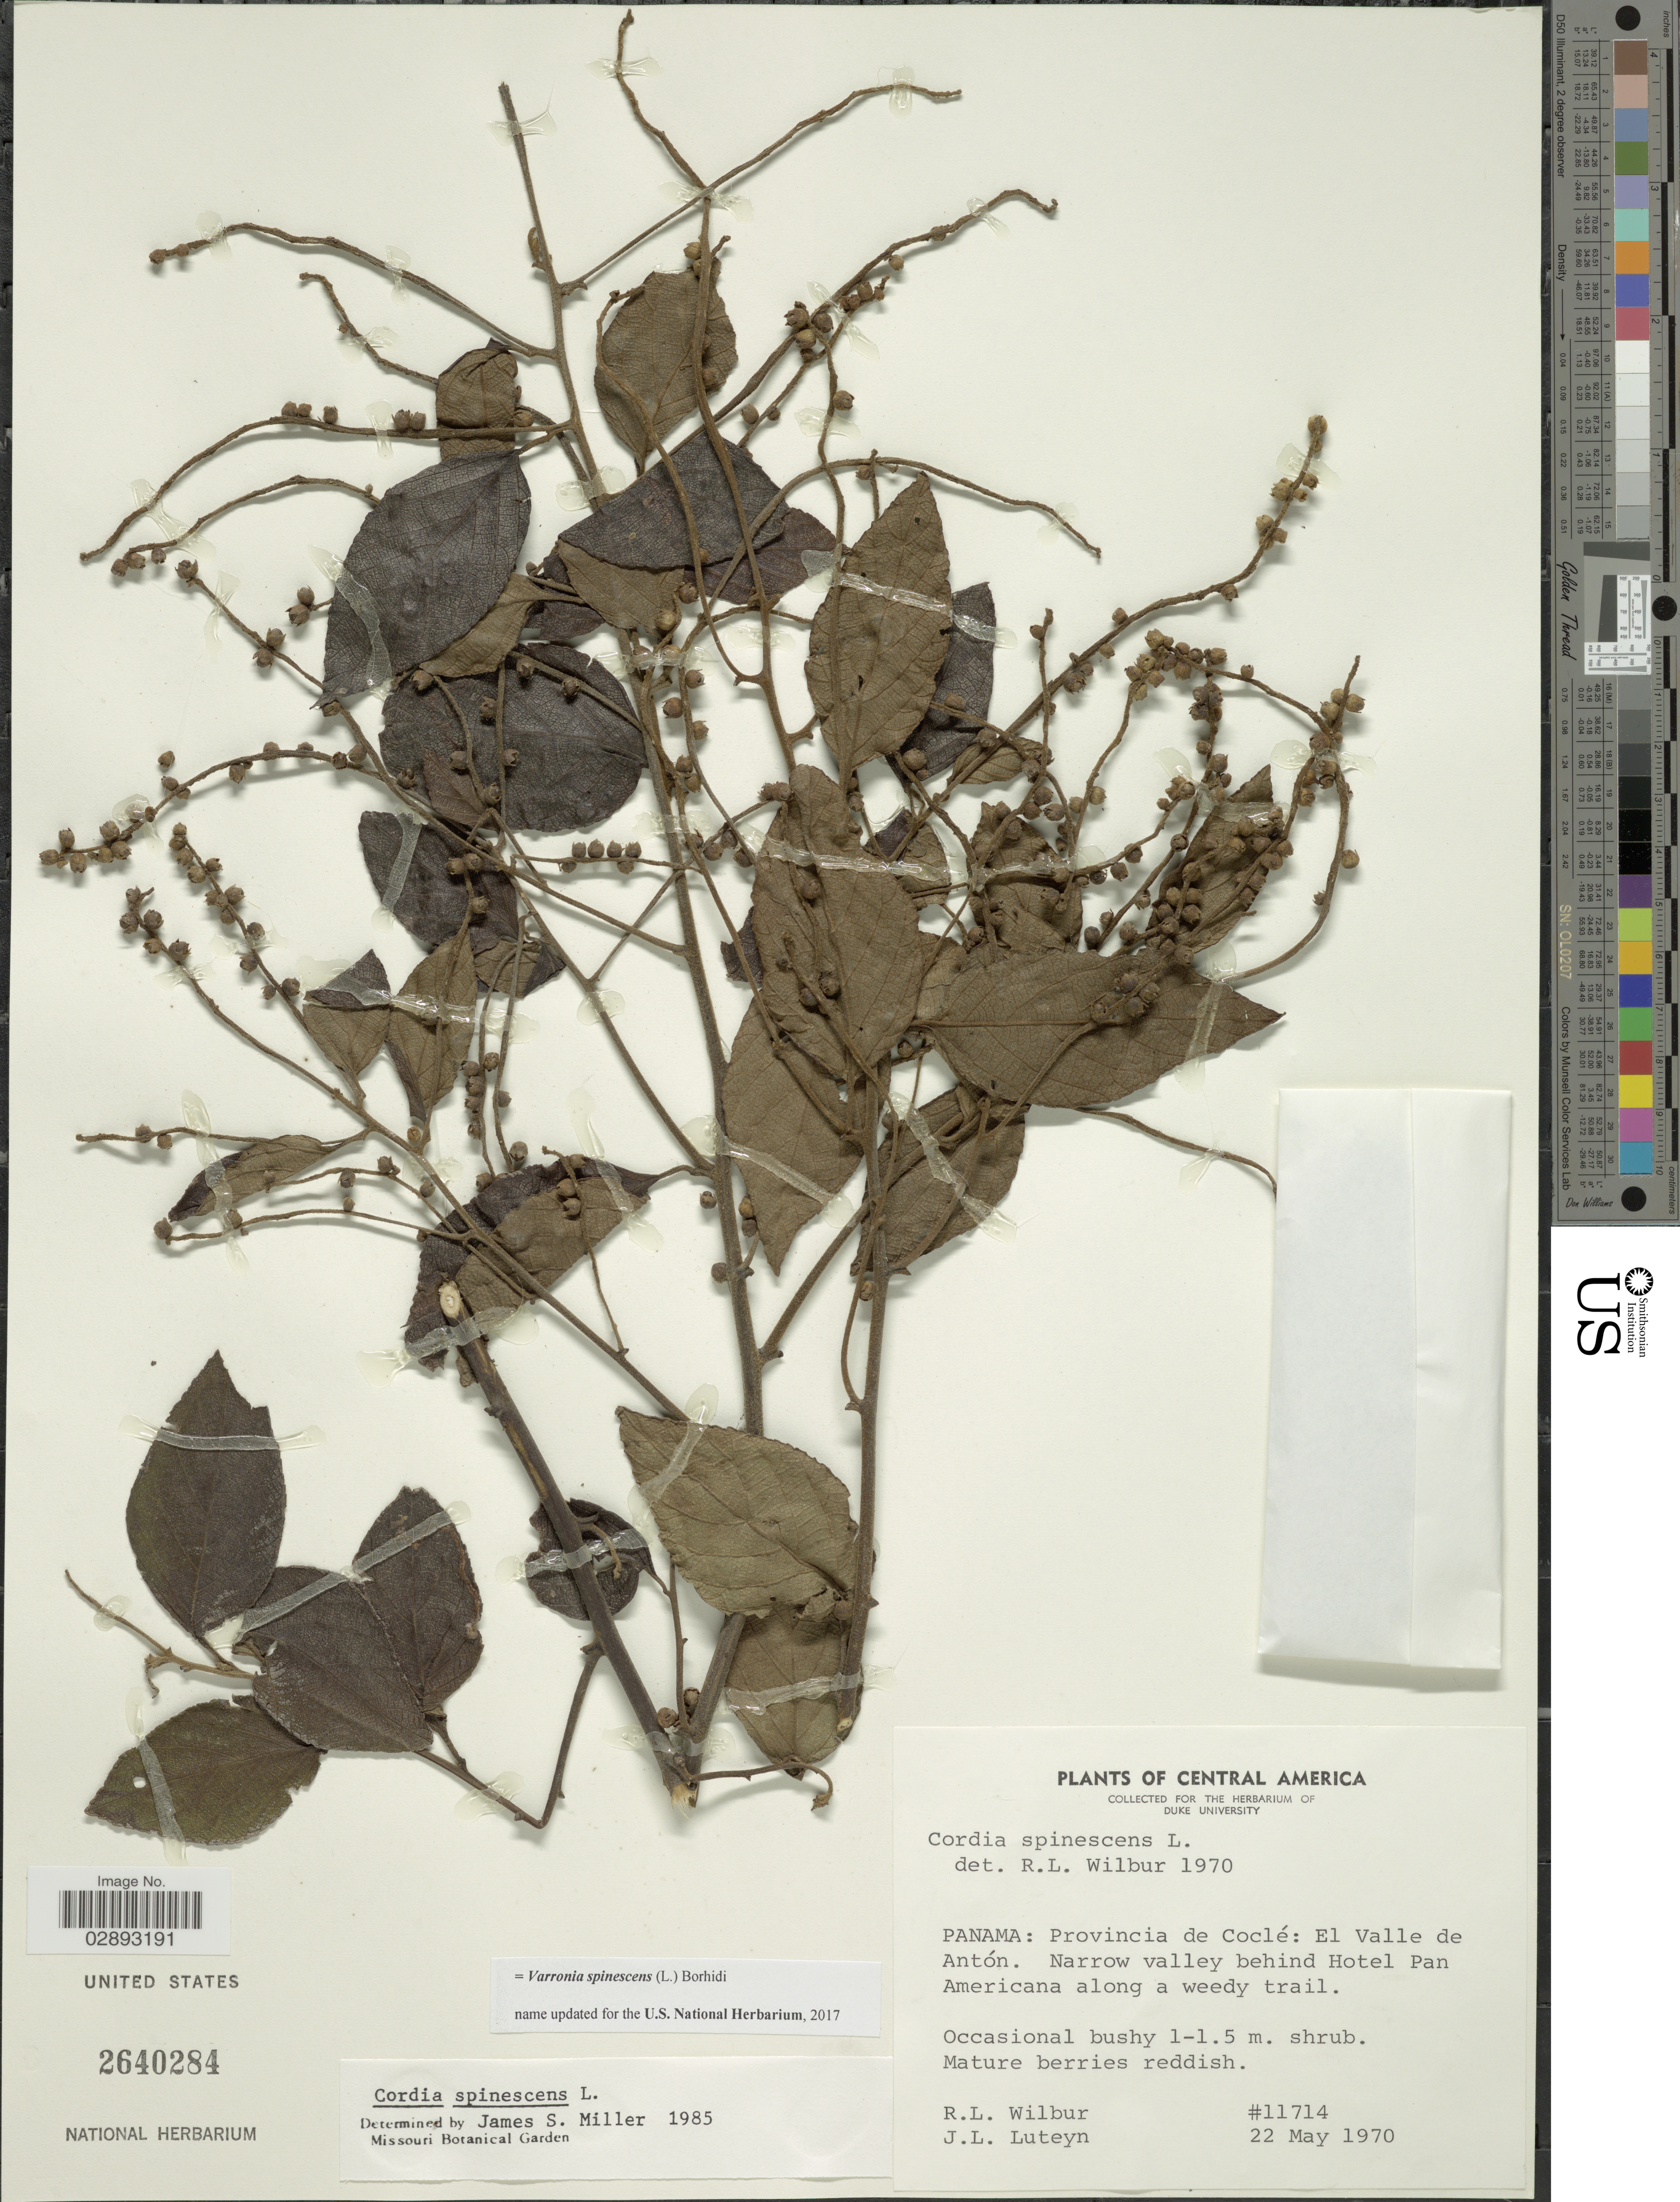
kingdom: Plantae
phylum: Tracheophyta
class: Magnoliopsida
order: Boraginales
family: Cordiaceae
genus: Varronia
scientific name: Varronia spinescens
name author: (L.) Borhidi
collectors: R. L. Wilbur & J. Luteyn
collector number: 11714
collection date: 1970-05-22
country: Panama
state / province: Coclé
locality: Provincia de Coclé: El Valle de Antón. Narrow valley behind Hotel Pan Americana along a weedy trail.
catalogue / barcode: US 2640284